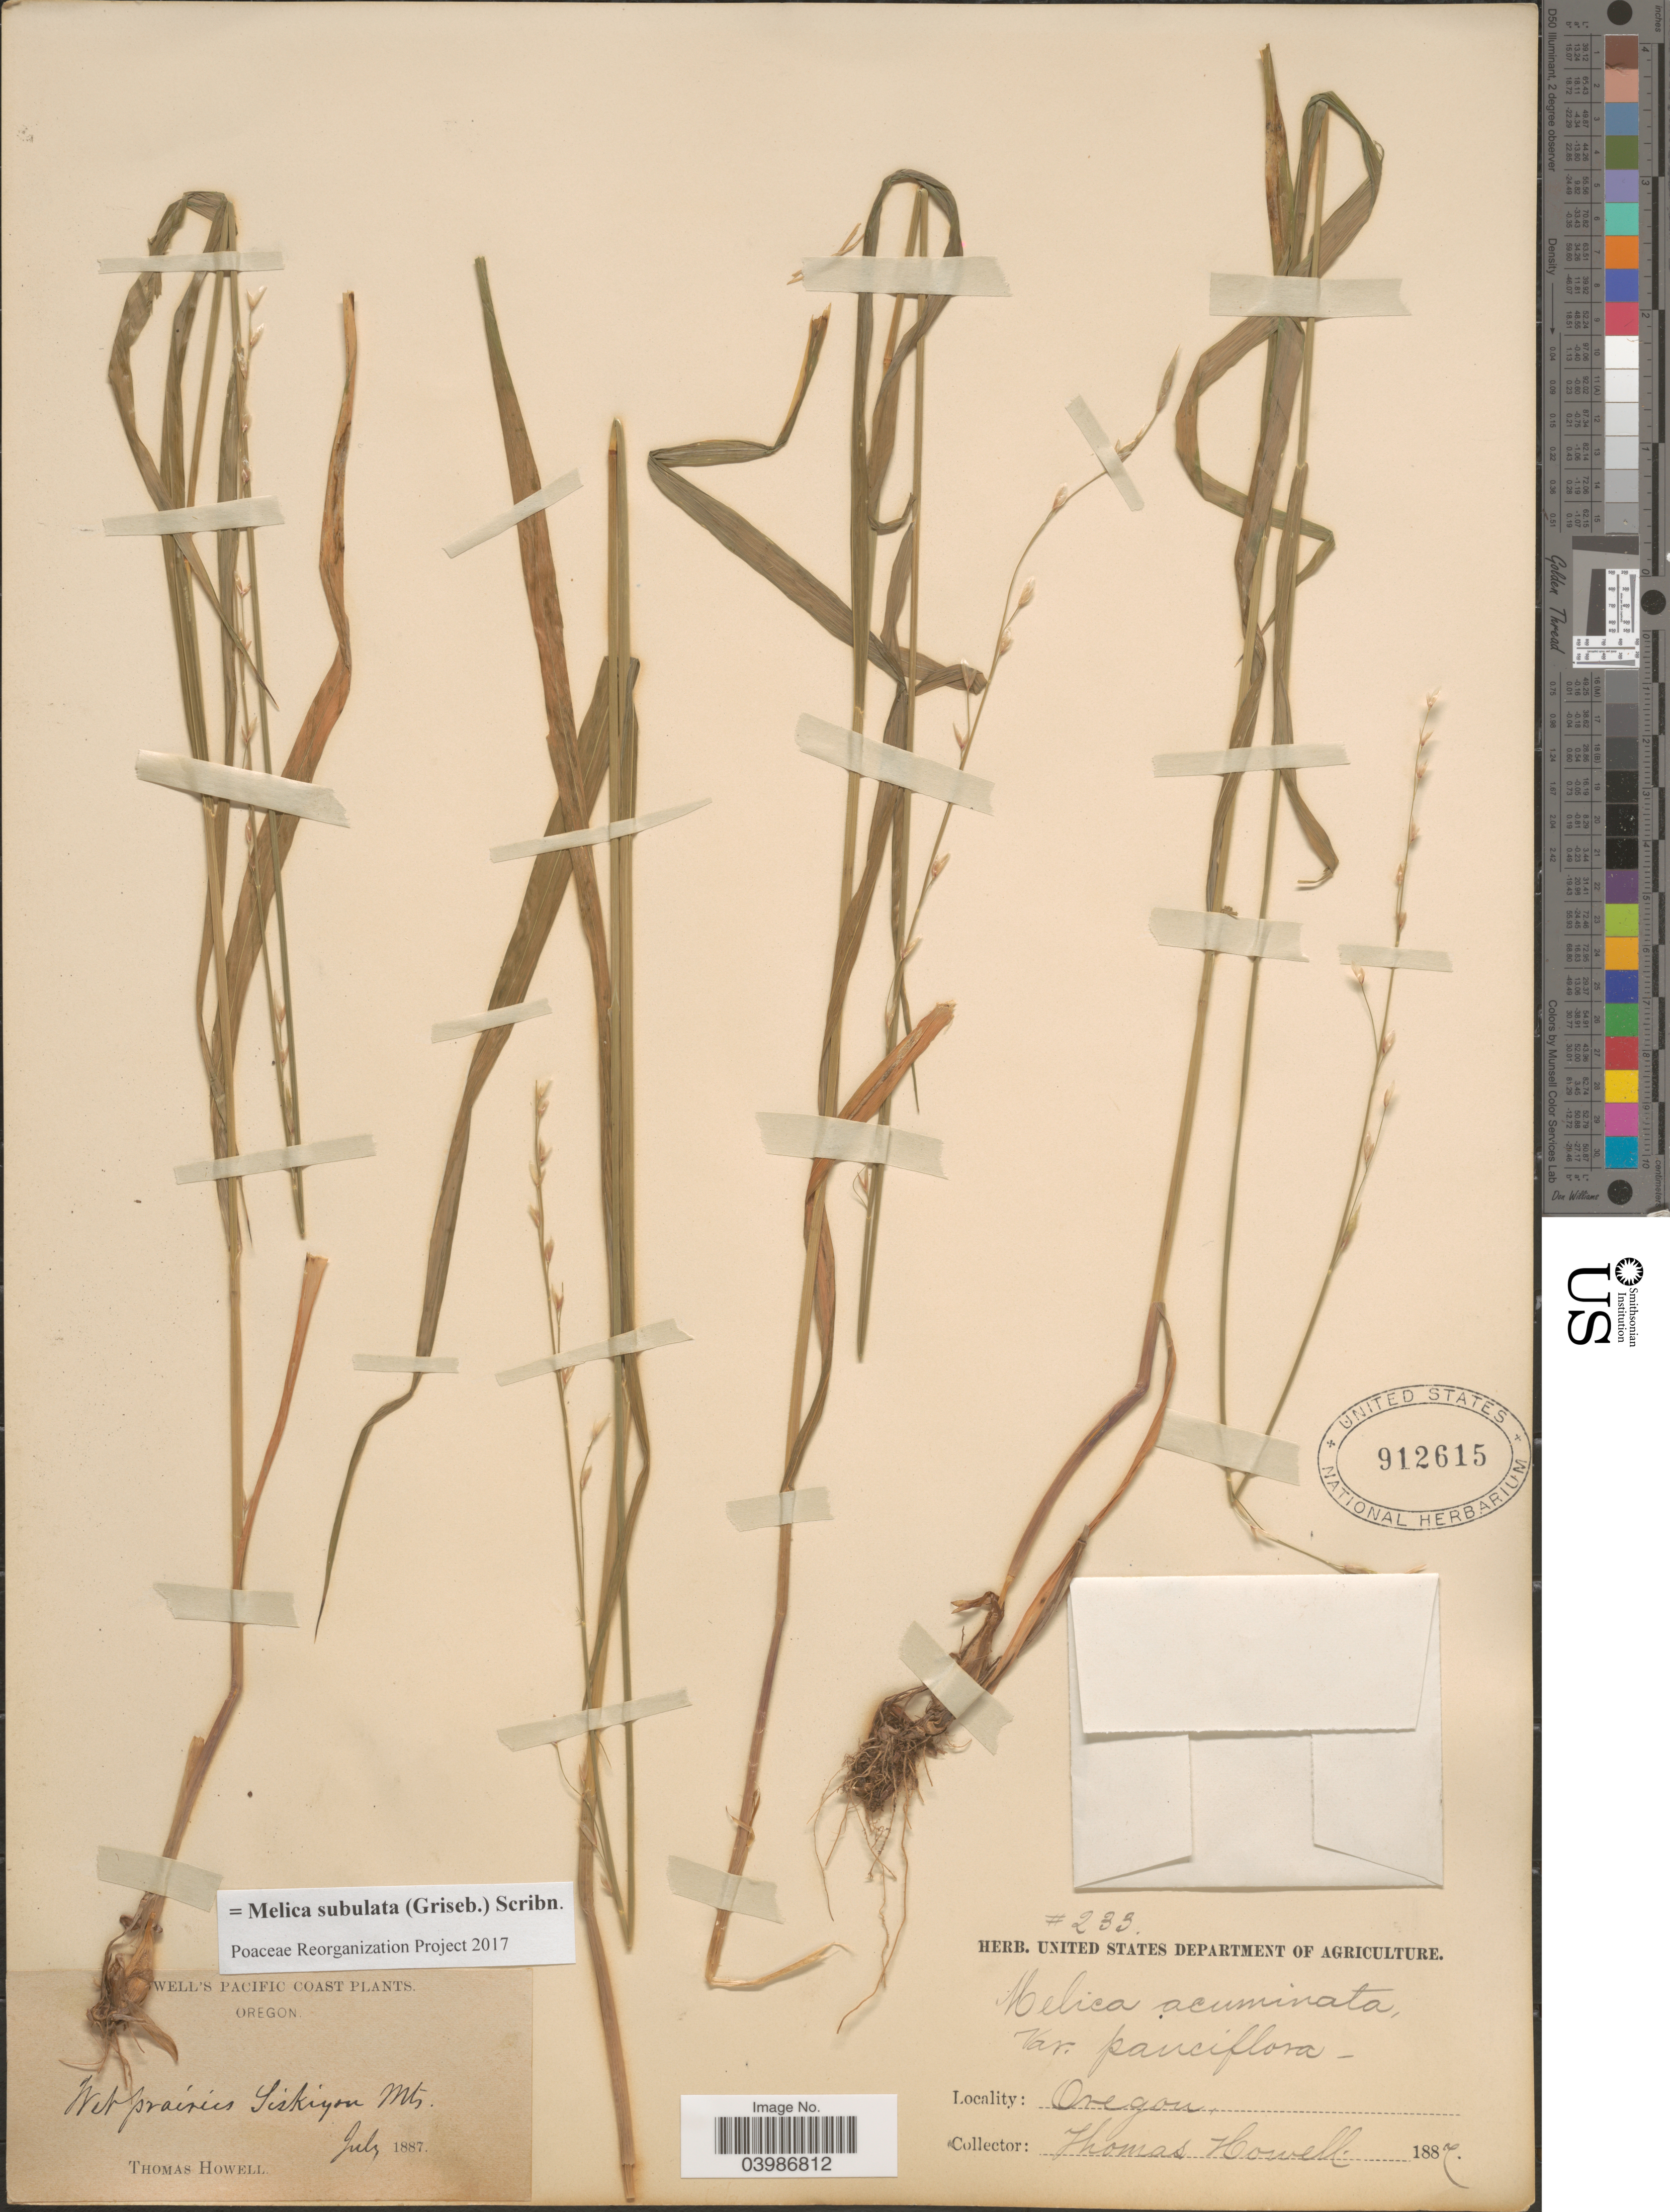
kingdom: Plantae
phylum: Tracheophyta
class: Liliopsida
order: Poales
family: Poaceae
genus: Melica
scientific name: Melica subulata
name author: (Griseb.) Scribn.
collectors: T. Howell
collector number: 233?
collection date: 1887-07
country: United States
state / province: Oregon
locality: Pacific Coast. Wet prairies, Siskiyou Mts.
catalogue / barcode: US 912615